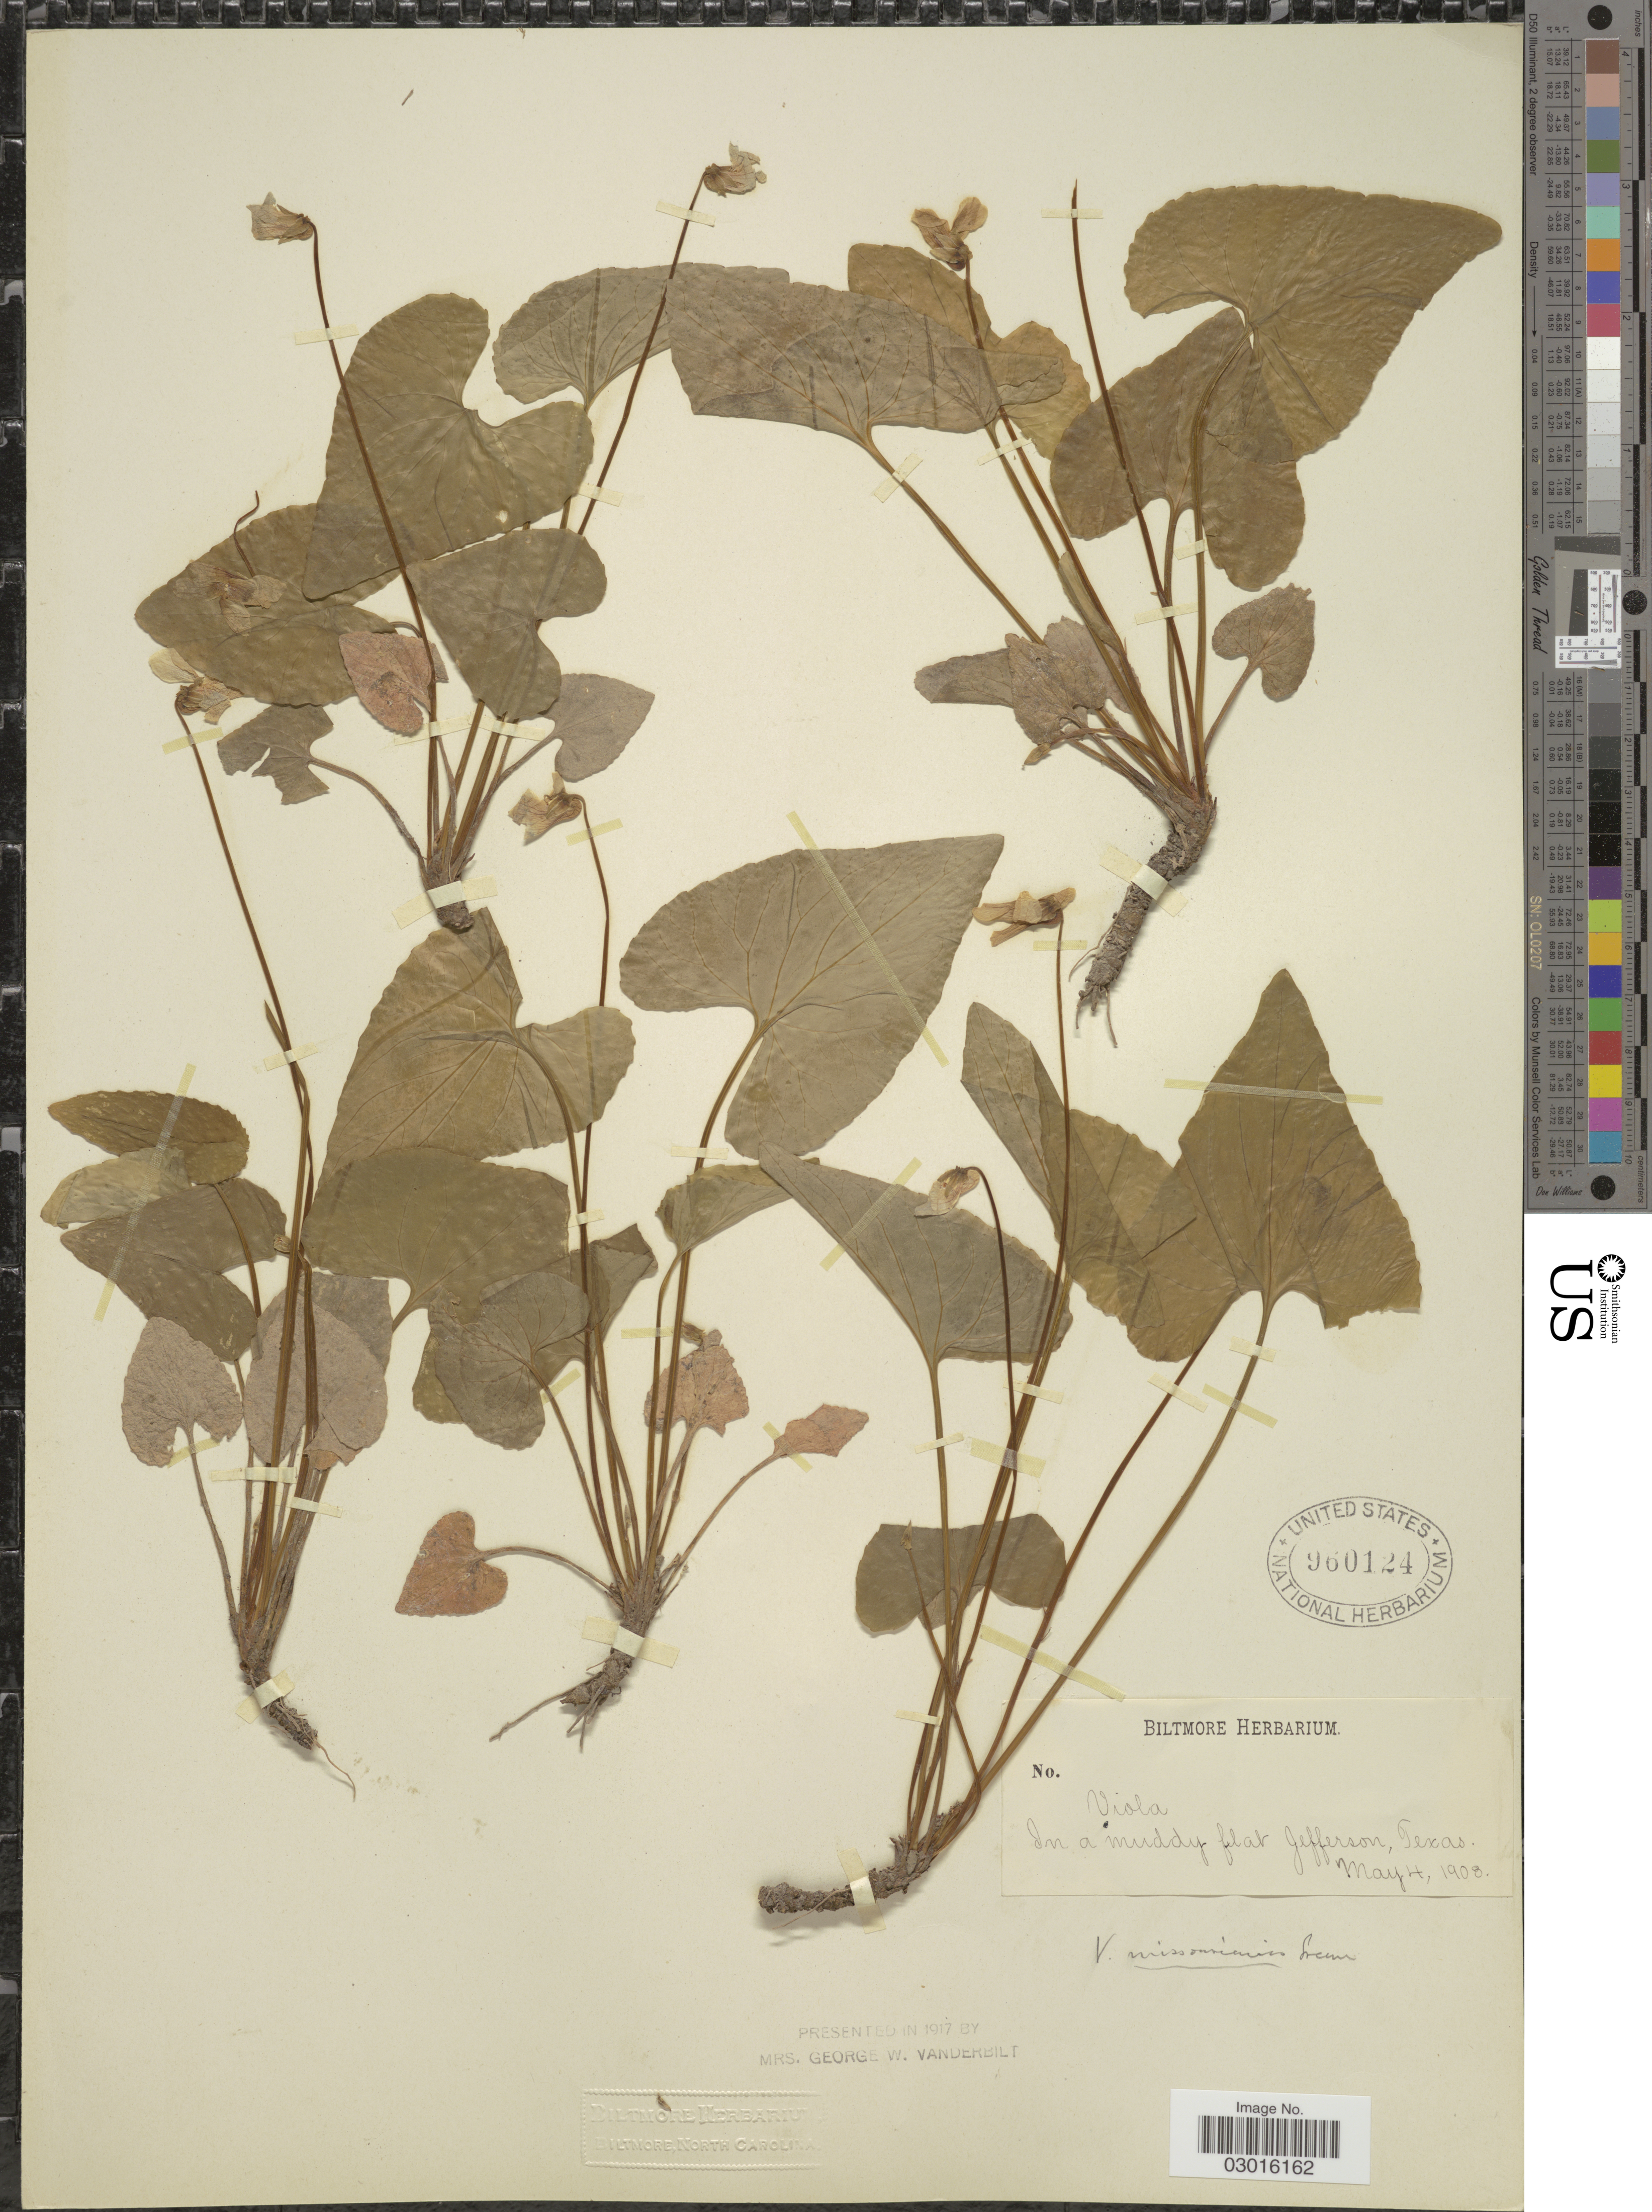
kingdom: Plantae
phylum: Tracheophyta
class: Magnoliopsida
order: Malpighiales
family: Violaceae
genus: Viola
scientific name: Viola missouriensis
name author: Greene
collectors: ex herb. Biltmore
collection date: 1908-05-04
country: United States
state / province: Texas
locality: In a muddy flat Jefferson.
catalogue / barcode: US 960124